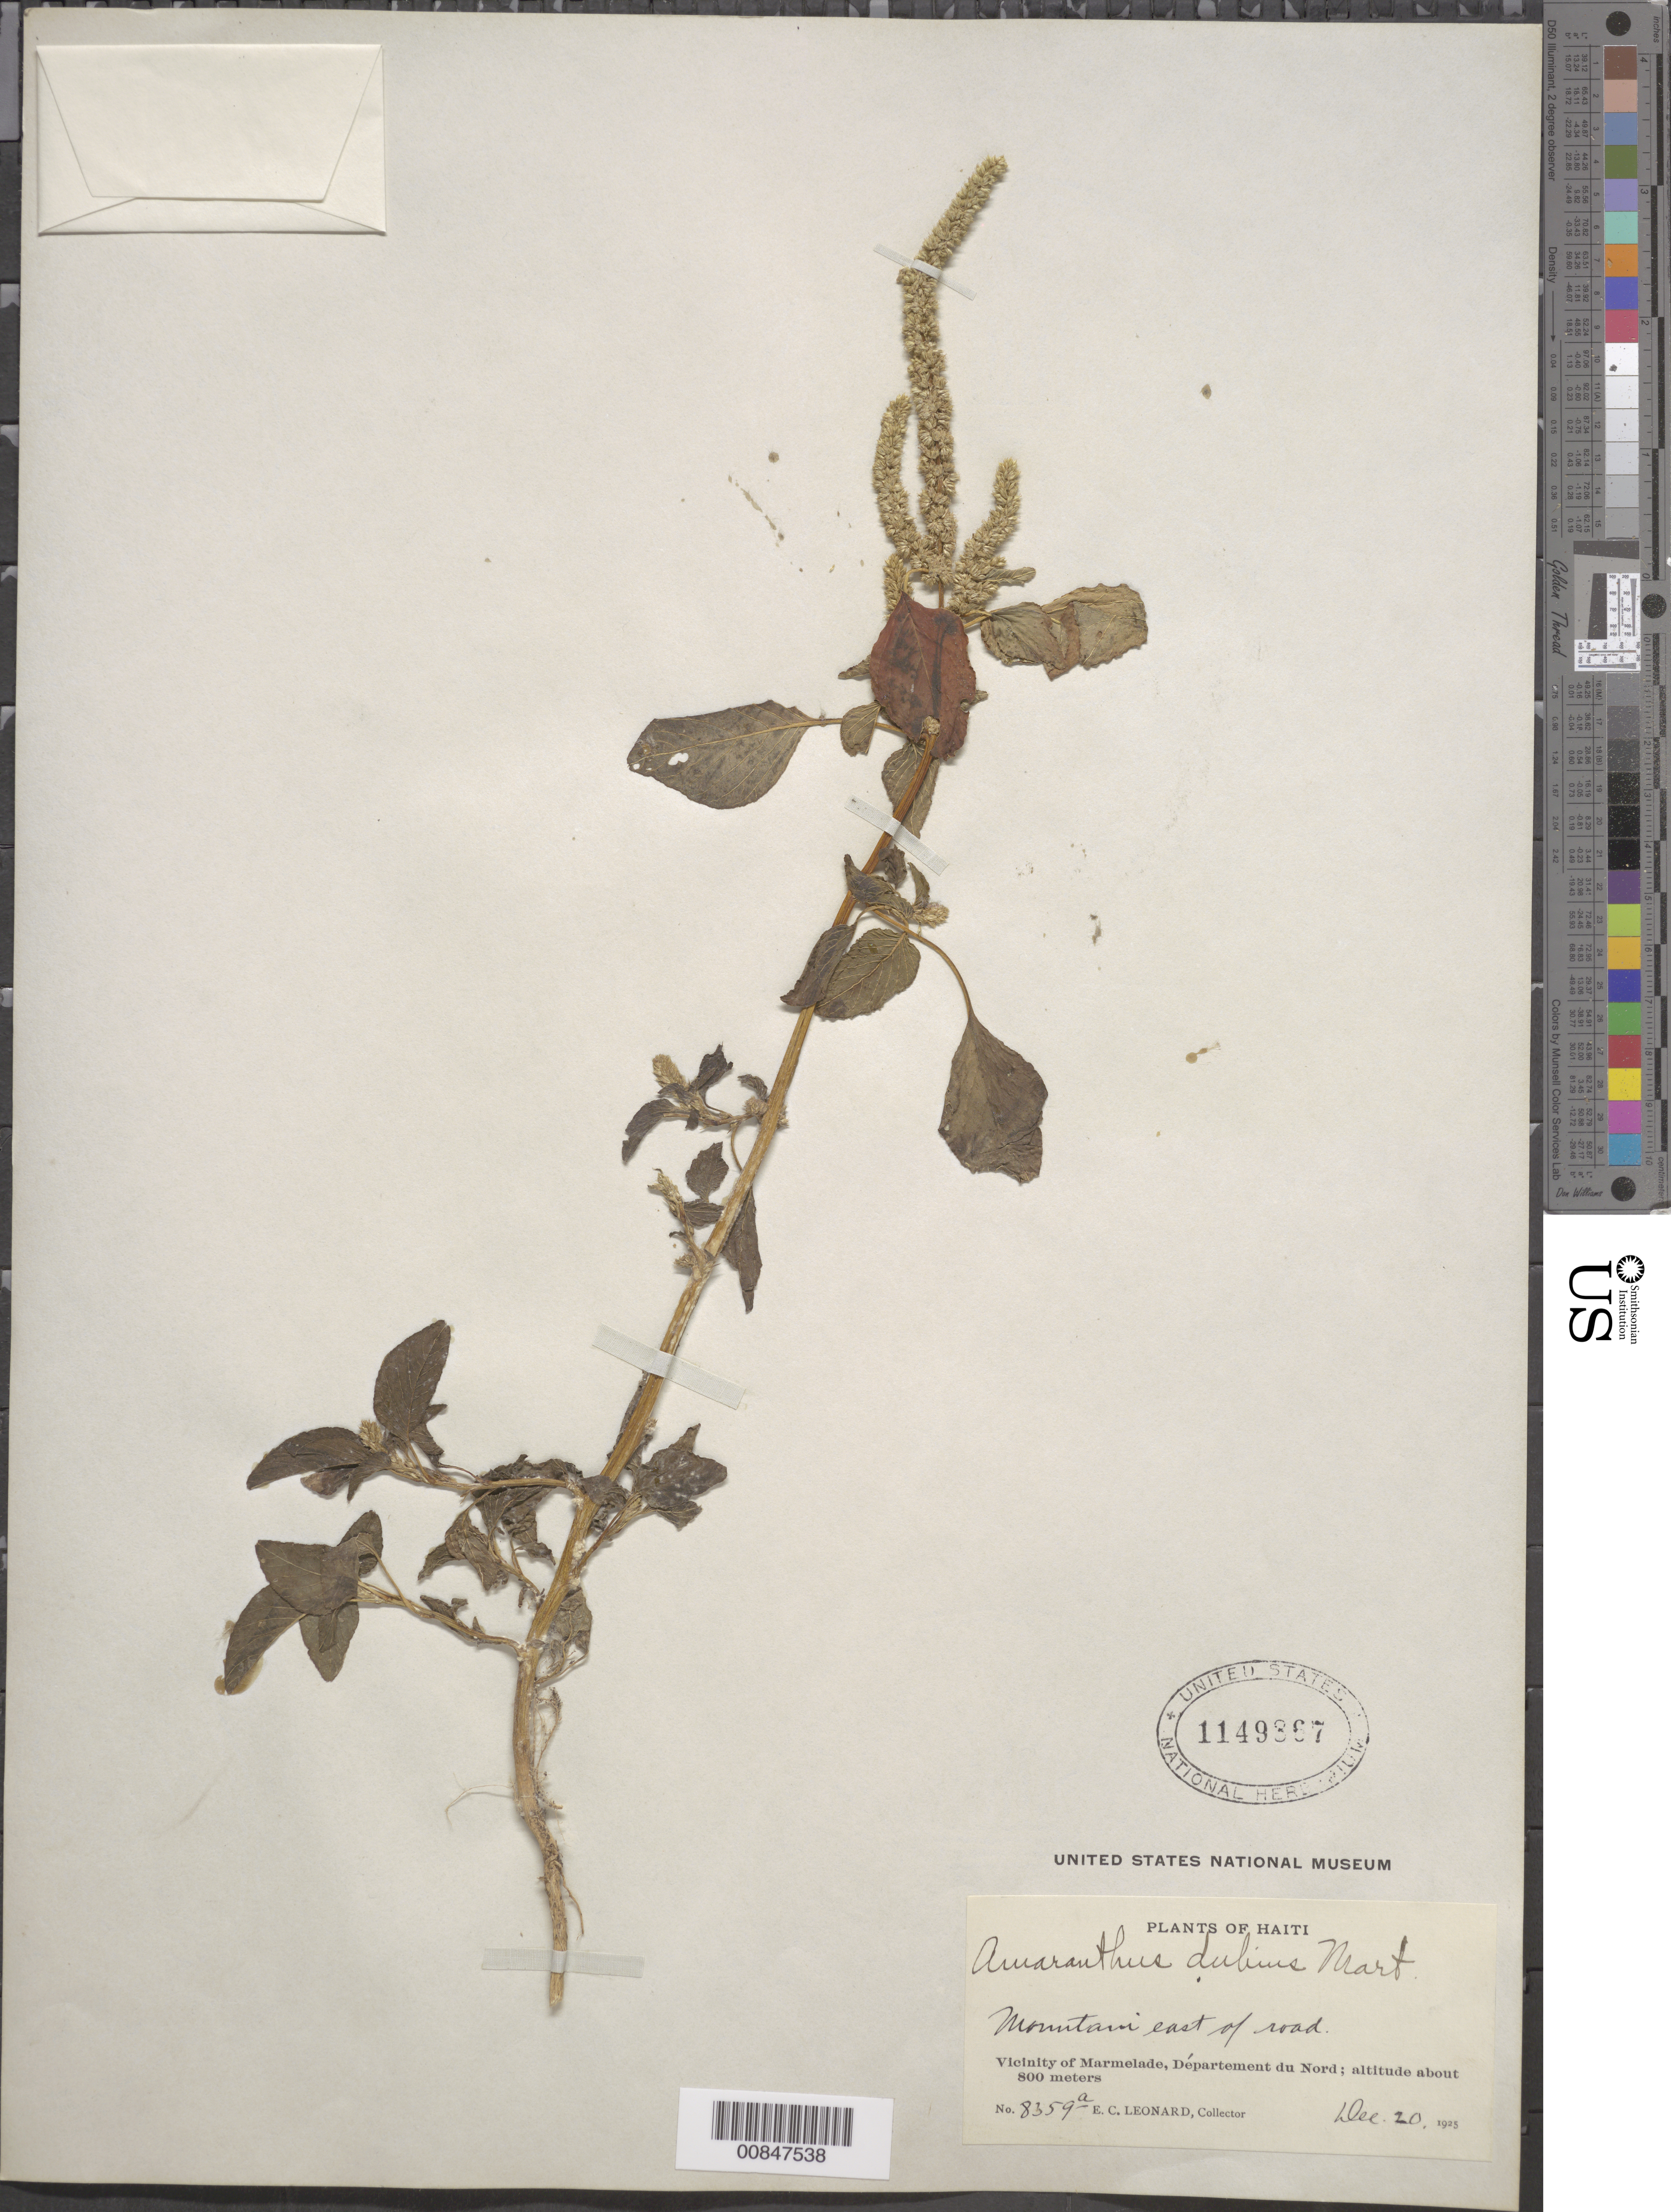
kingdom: Plantae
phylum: Tracheophyta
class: Magnoliopsida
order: Caryophyllales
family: Amaranthaceae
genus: Amaranthus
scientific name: Amaranthus dubius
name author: Mart. ex Thell.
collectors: E. C. Leonard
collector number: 8359a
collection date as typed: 20 Dec 1925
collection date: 1925-12-20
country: Haiti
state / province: Nord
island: Hispaniola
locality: Vicinity of Marmelade. Mountain east of road.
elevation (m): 800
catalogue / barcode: US 1149867